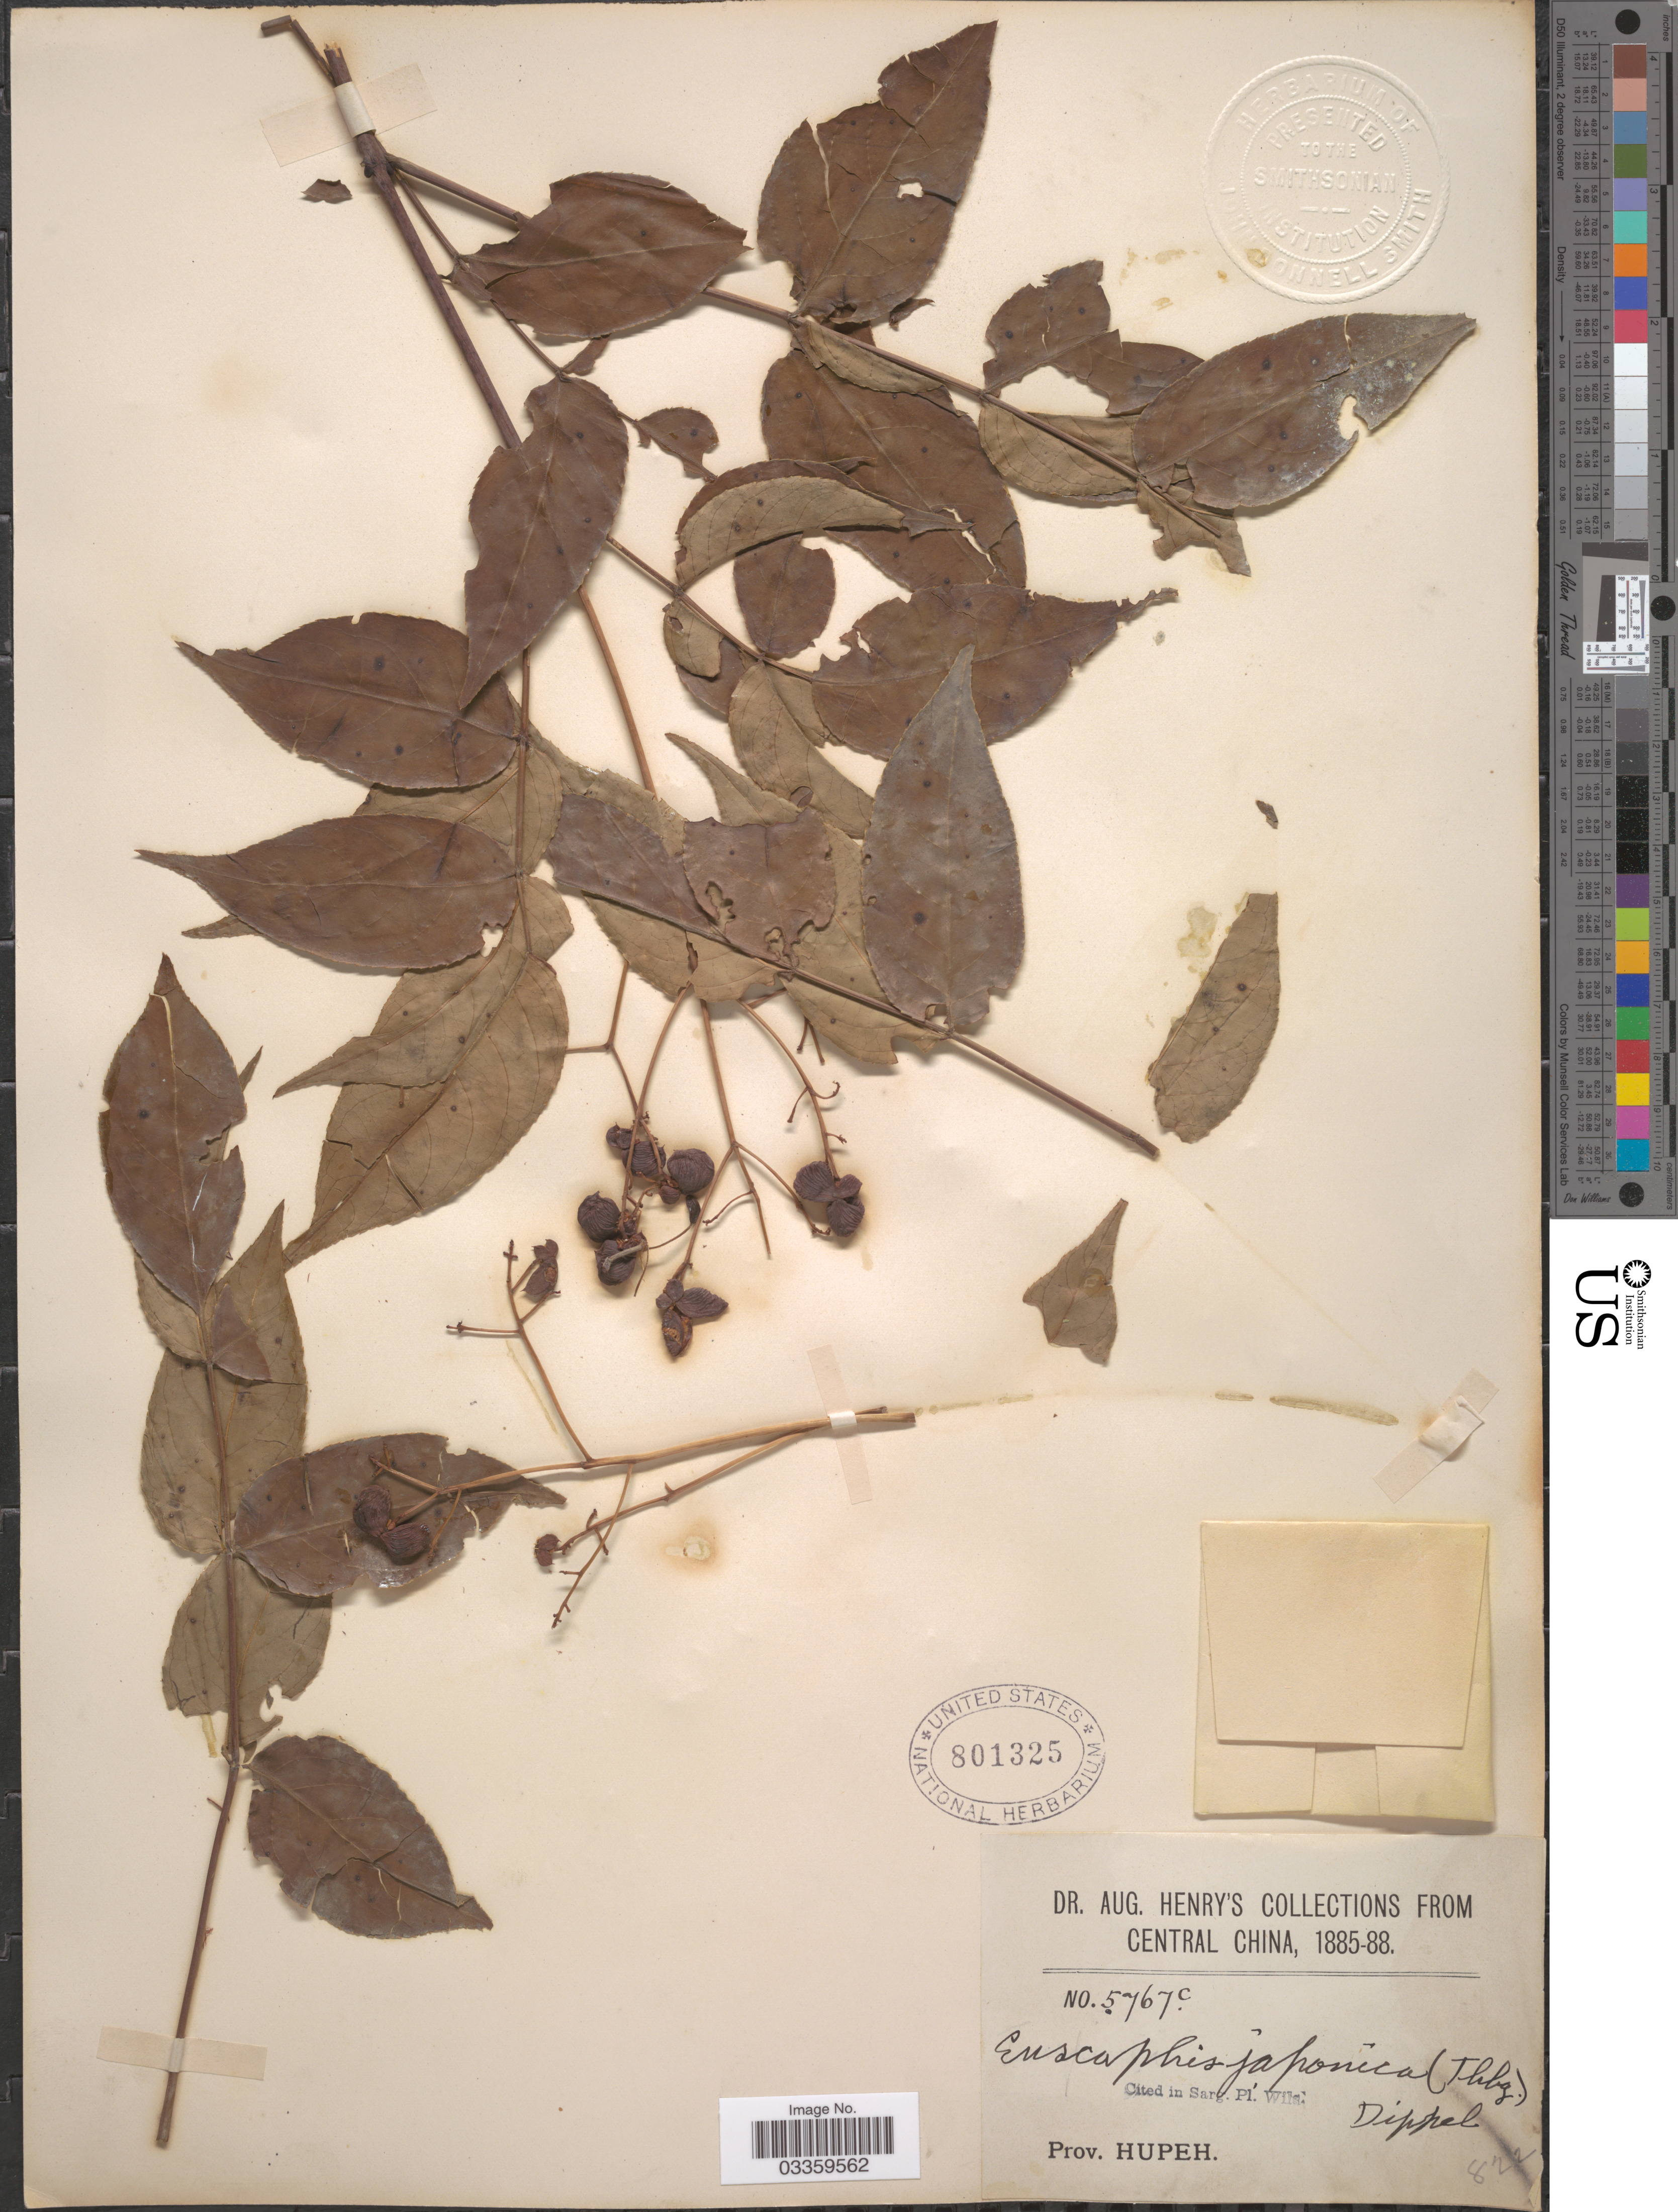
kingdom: Plantae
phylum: Tracheophyta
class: Magnoliopsida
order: Crossosomatales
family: Staphyleaceae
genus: Euscaphis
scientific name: Euscaphis japonica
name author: (Thunb.) Kanitz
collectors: A. Henry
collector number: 5767 C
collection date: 1885/1888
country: China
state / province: Hubei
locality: Central China. Prov. Hupeh.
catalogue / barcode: US 801325